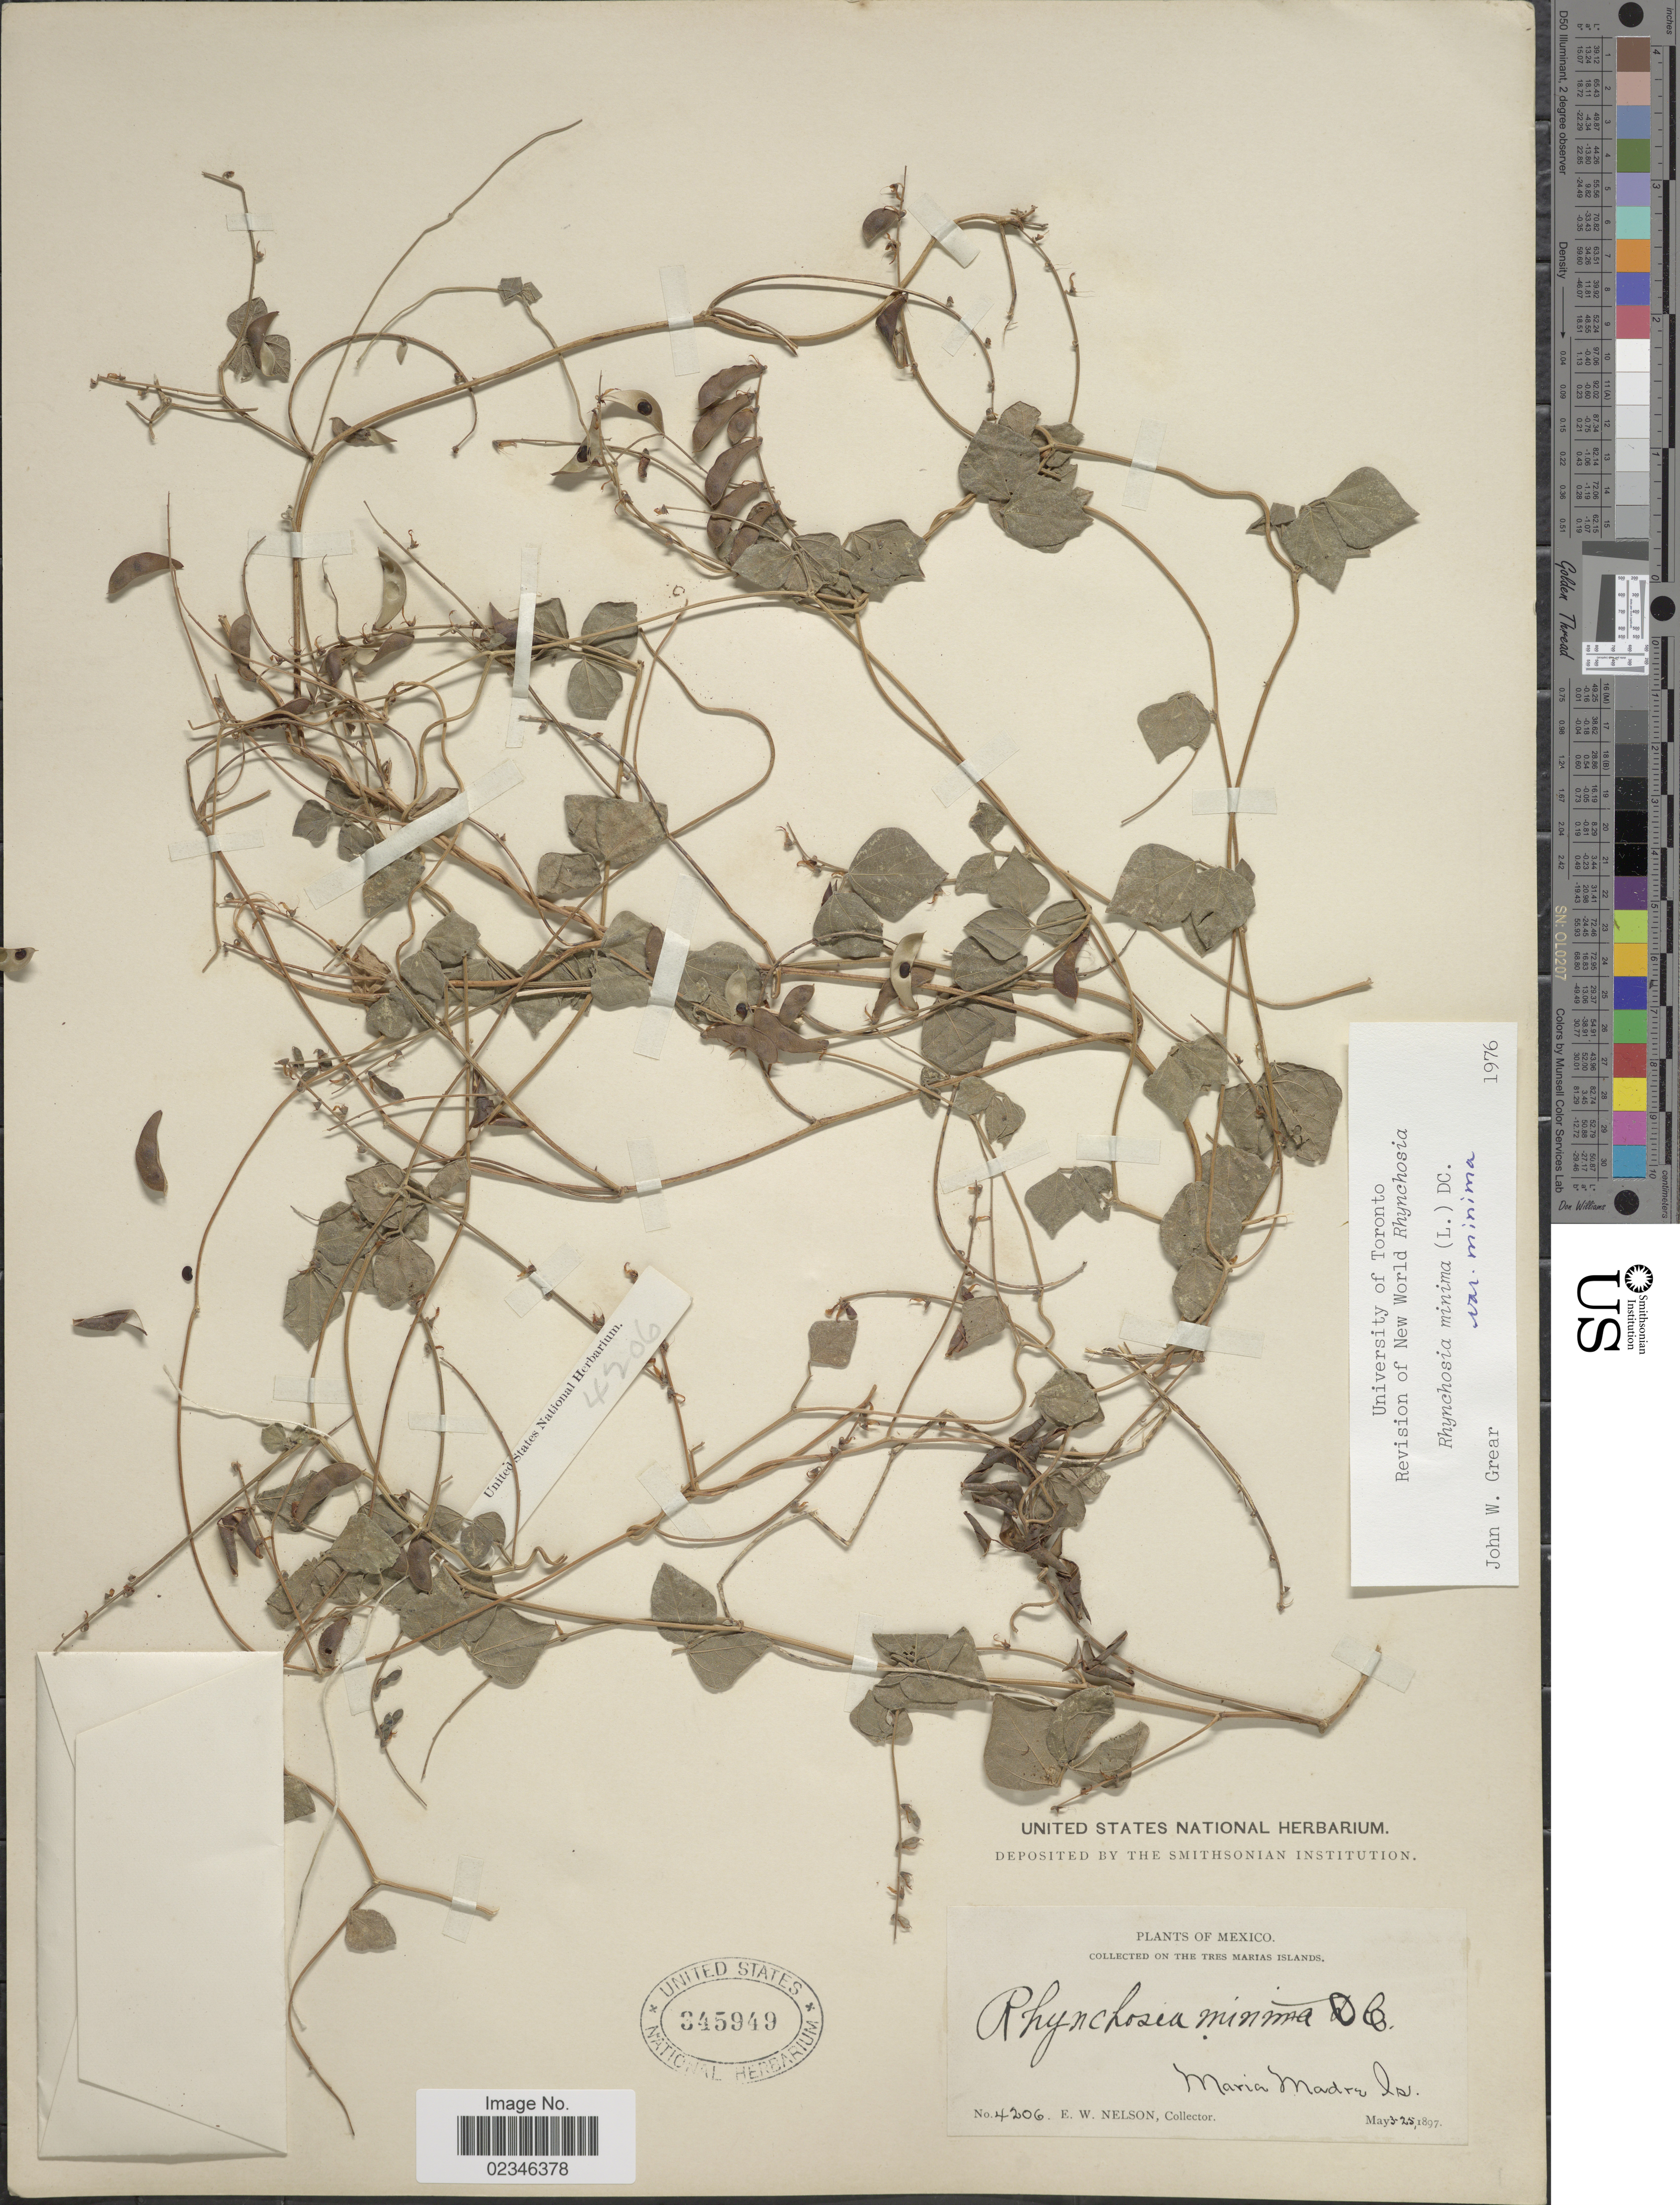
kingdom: Plantae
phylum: Tracheophyta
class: Magnoliopsida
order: Fabales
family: Fabaceae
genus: Rhynchosia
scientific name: Rhynchosia minima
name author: (L.) DC.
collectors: E. W. Nelson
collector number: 4206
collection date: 1897-05-03/1897-05-25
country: Mexico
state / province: Nayarit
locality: On the Tres Marias Islands. Maria Madre Is.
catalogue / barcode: US 345949